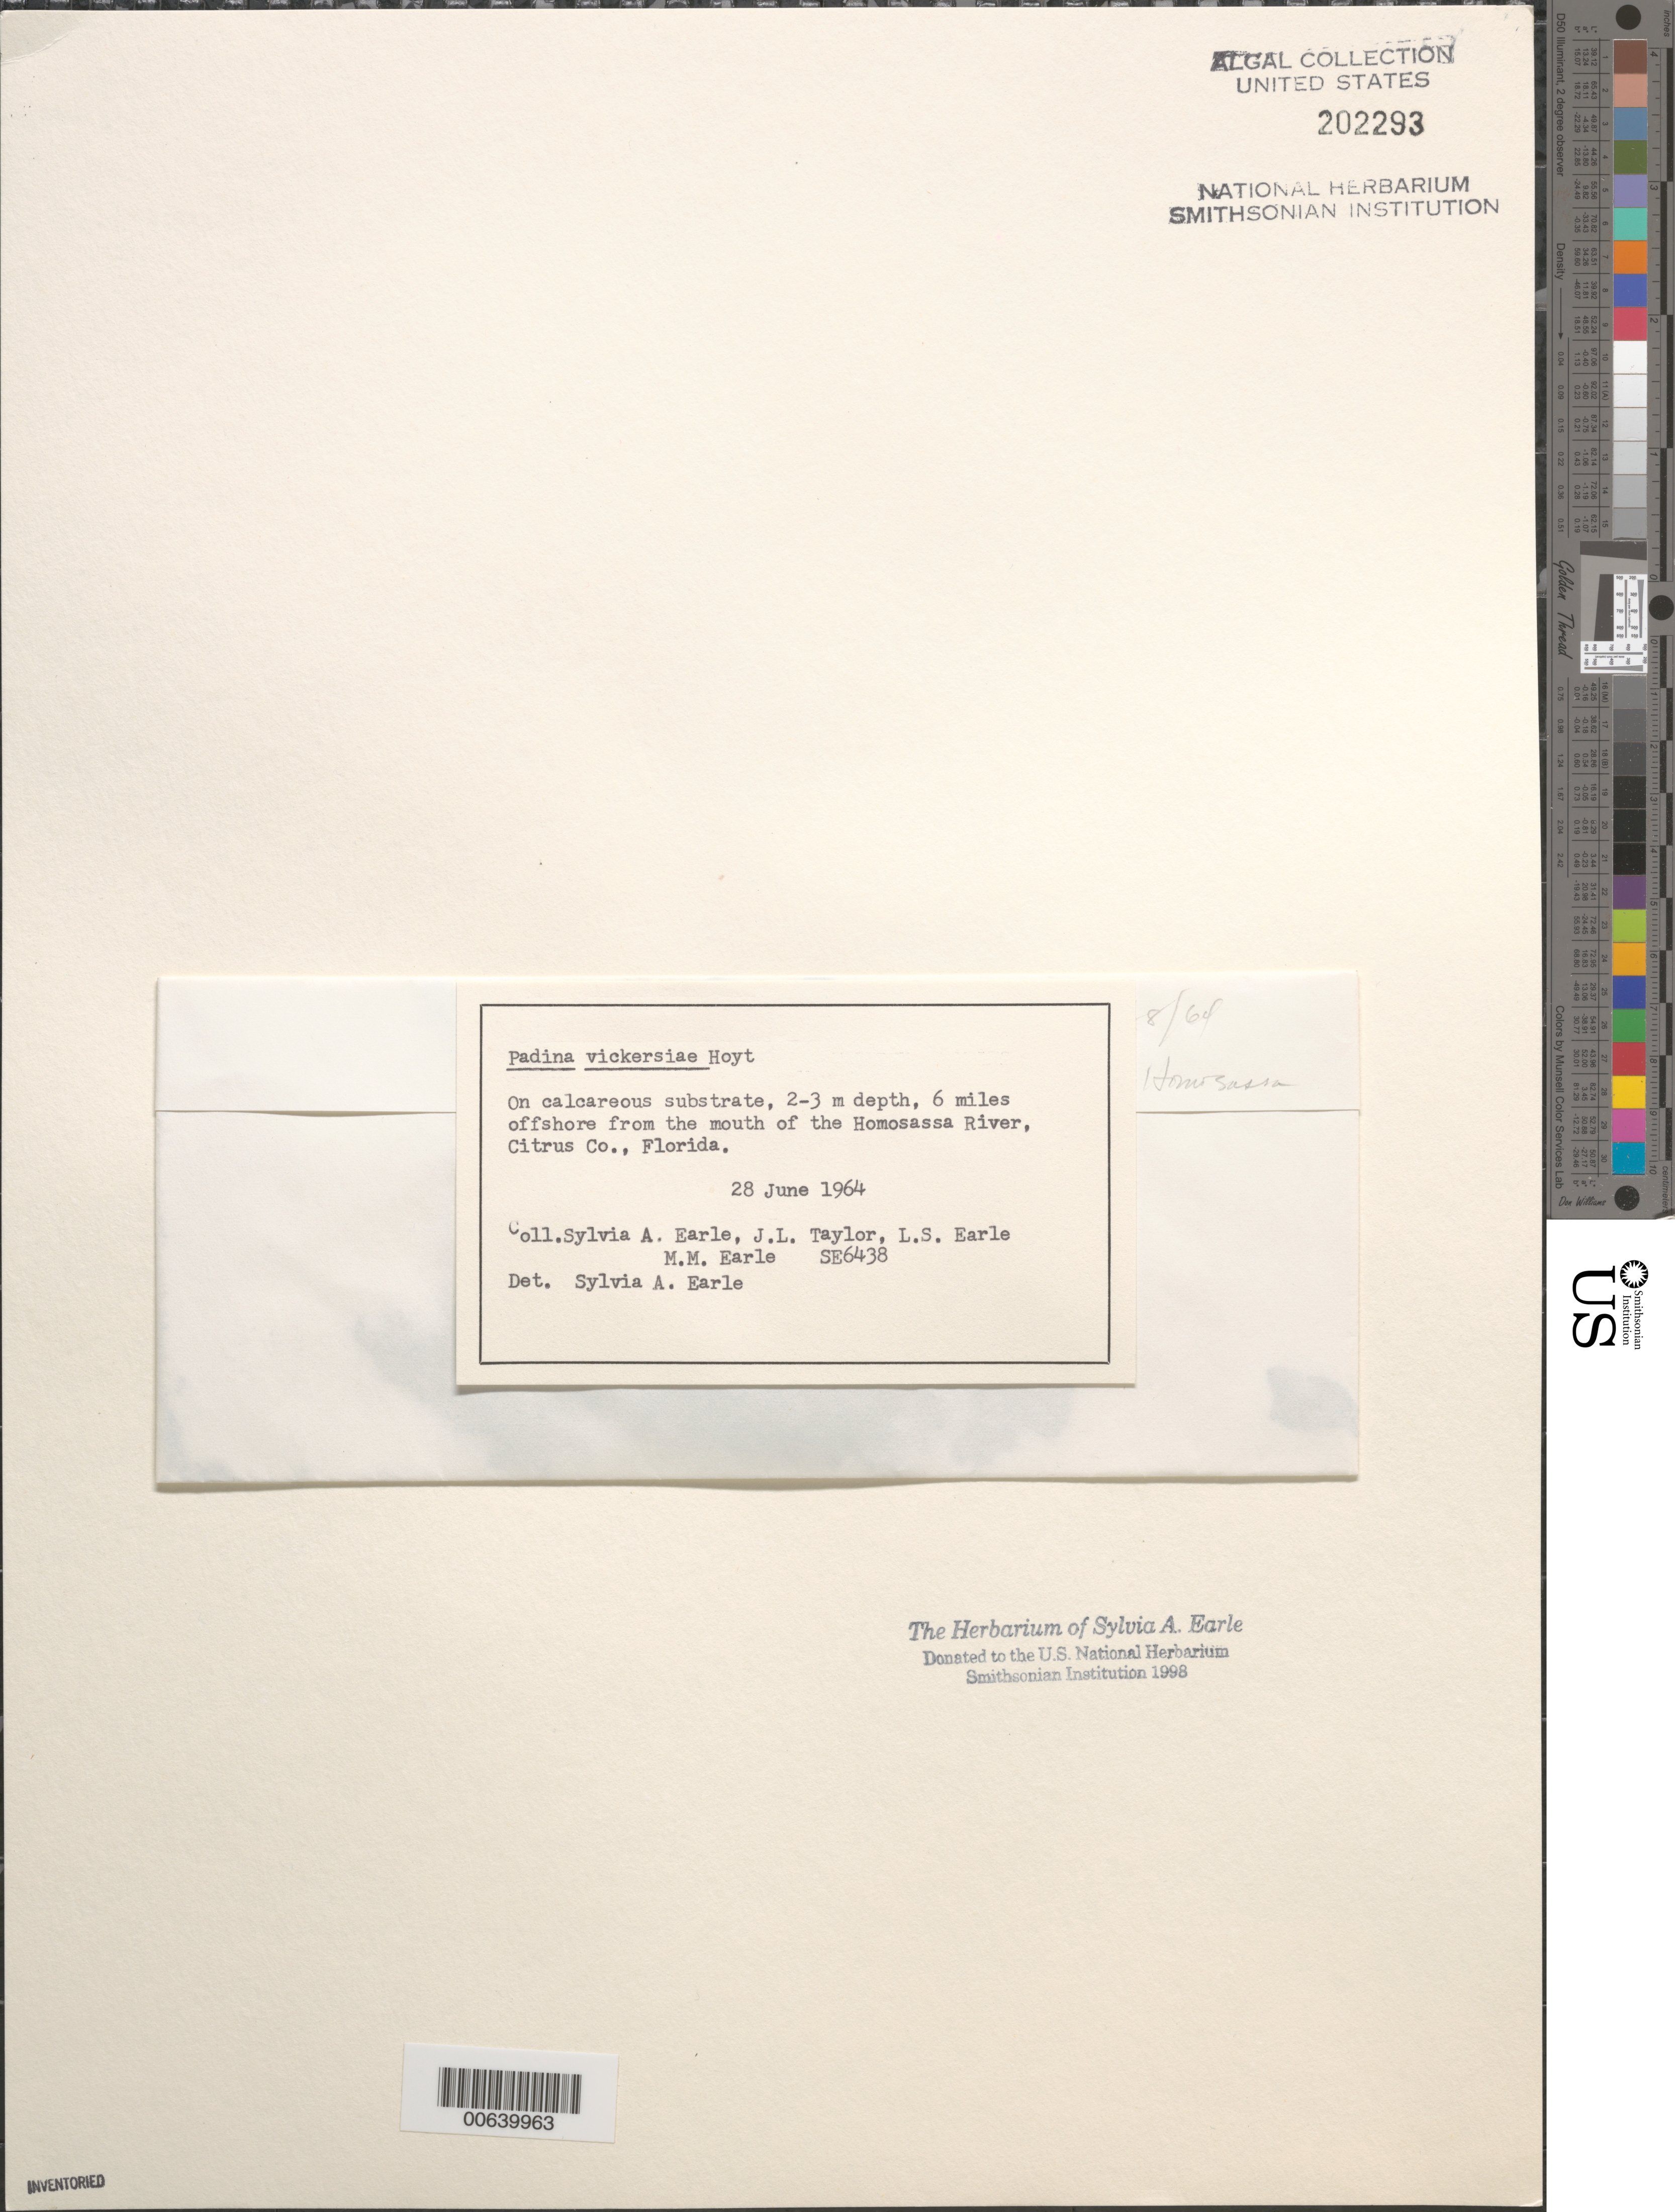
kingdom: Chromista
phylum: Ochrophyta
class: Phaeophyceae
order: Dictyotales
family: Dictyotaceae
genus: Padina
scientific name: Padina gymnospora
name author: (Kütz.) O.G. Sond.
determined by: Algae name updating Project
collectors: S. A. Earle, J. L. Taylor, L. Earle & M. Earle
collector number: SE 6438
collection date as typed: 28 Jun 1964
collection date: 1964-06-28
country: United States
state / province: Florida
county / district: Citrus County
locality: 6 miles off Homosassa River mouth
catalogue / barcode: US 202293